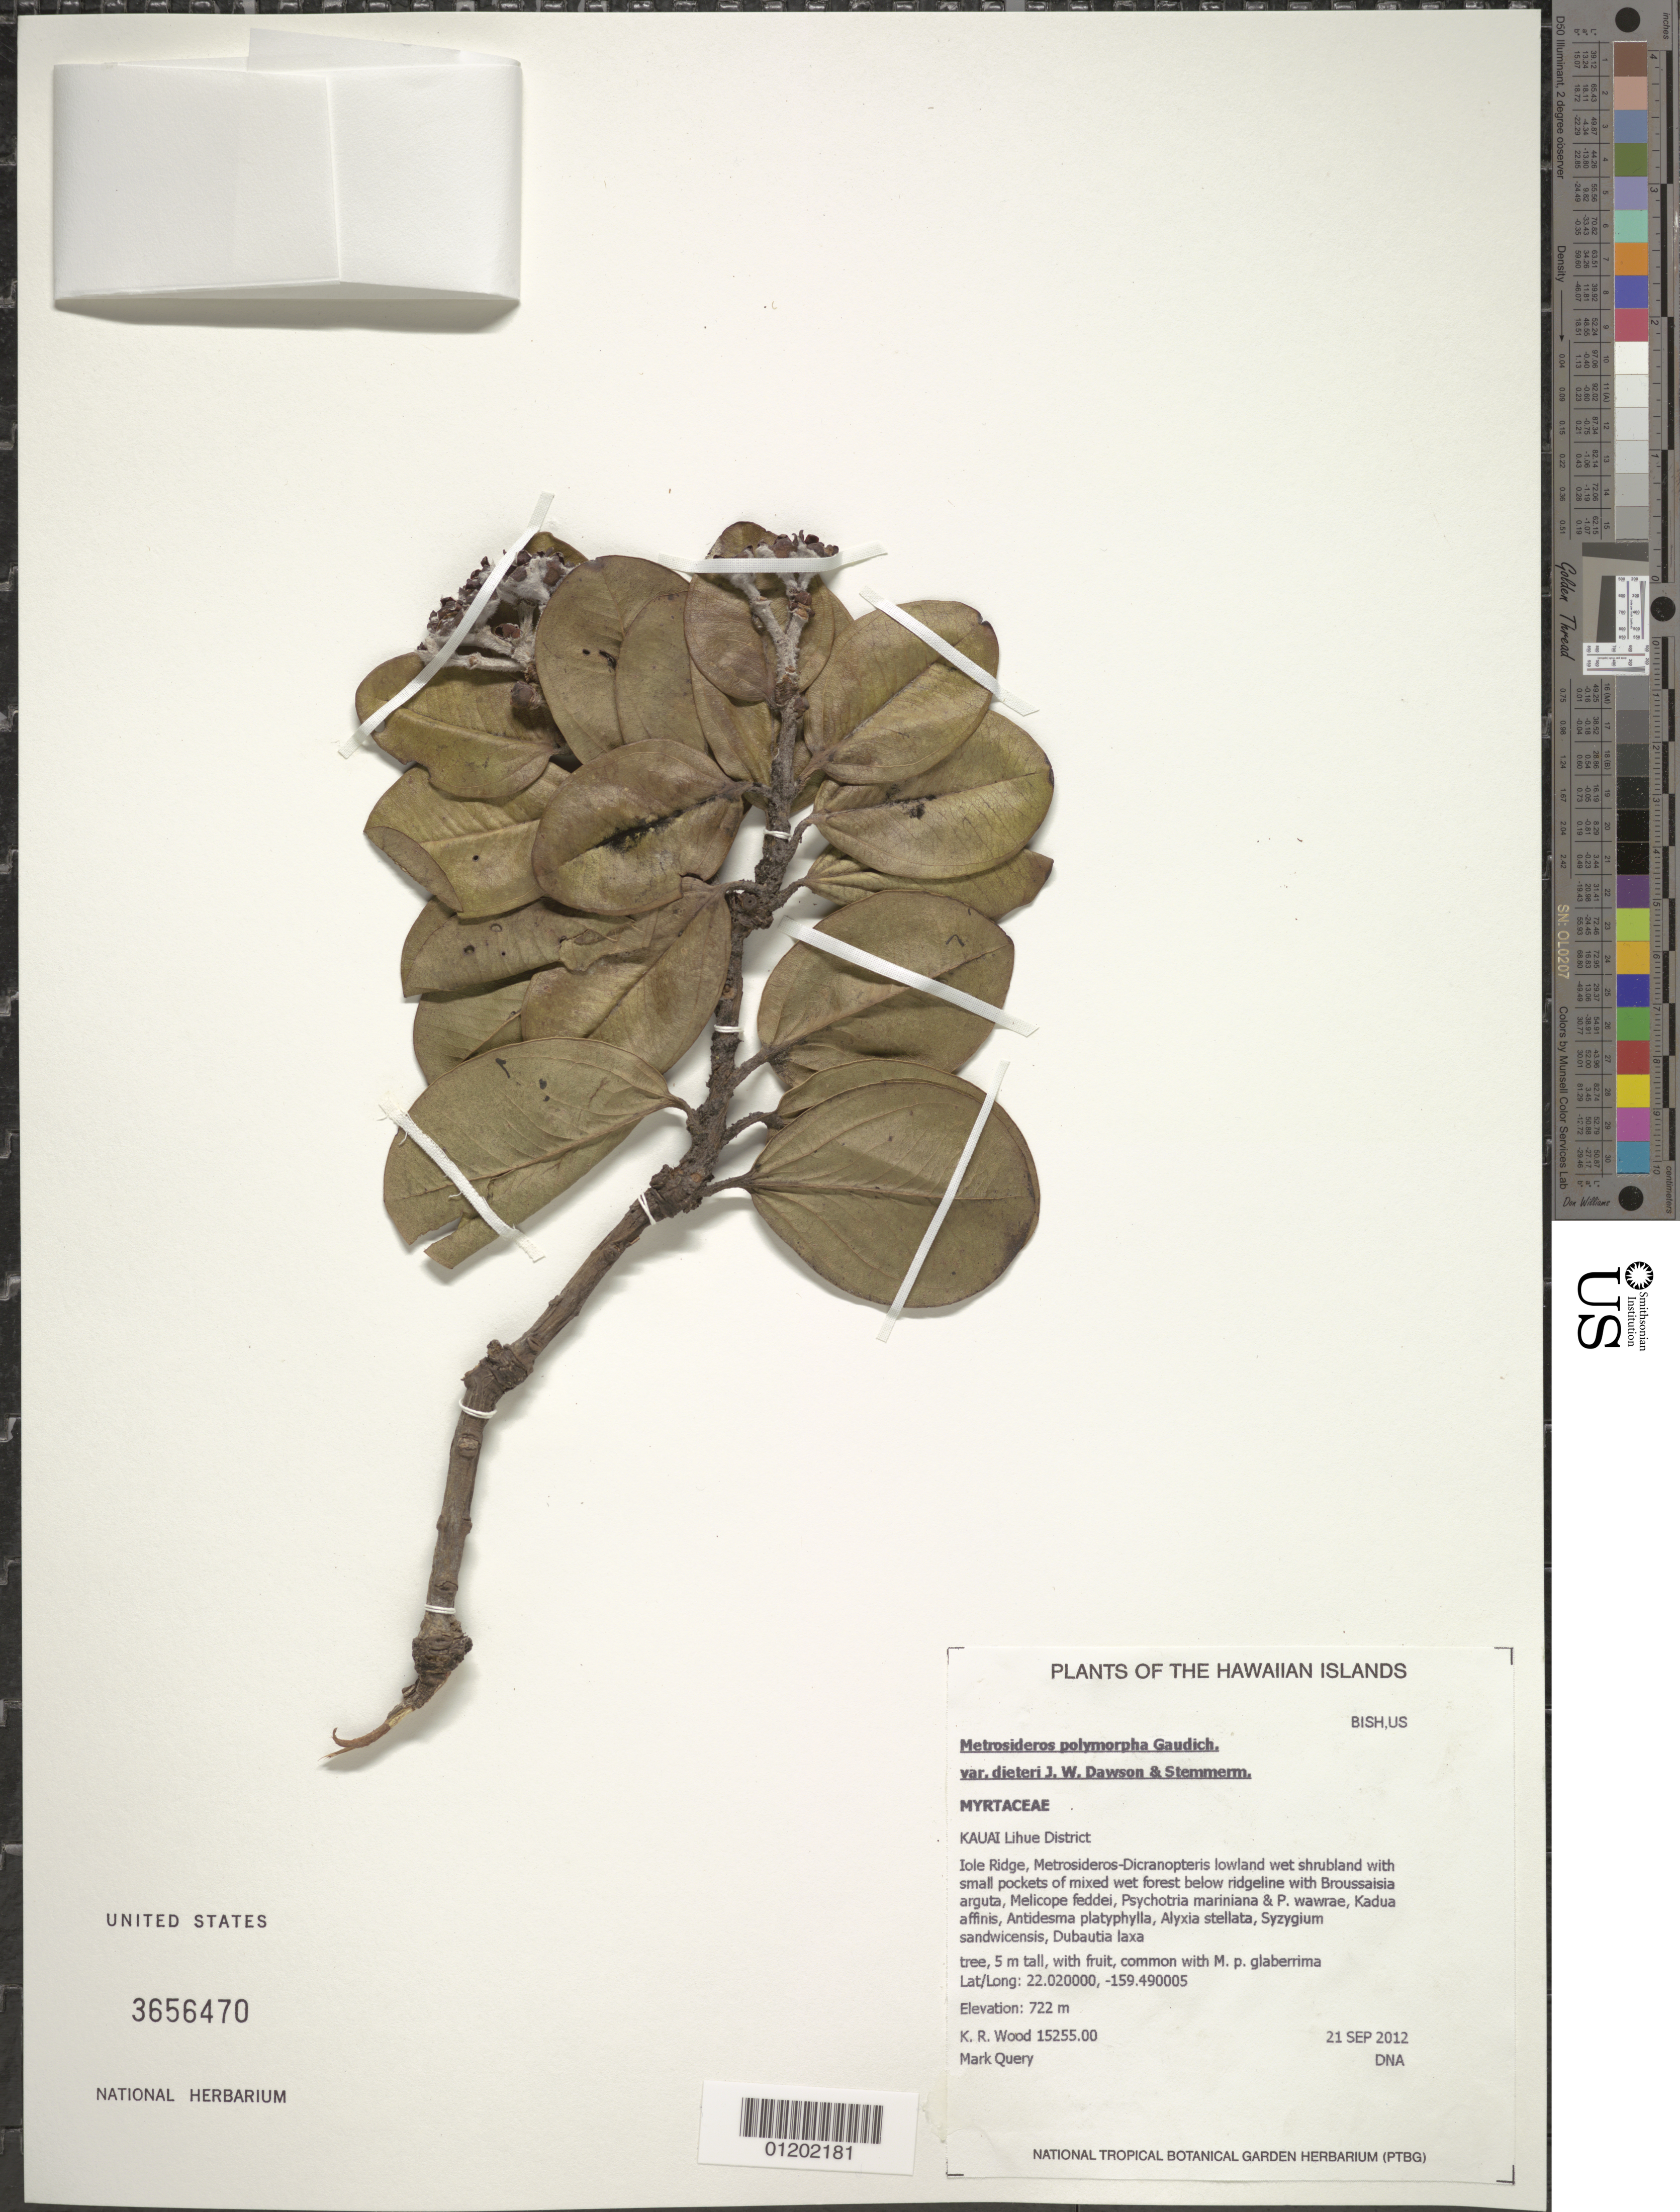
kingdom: Plantae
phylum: Tracheophyta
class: Magnoliopsida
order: Myrtales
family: Myrtaceae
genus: Metrosideros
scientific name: Metrosideros polymorpha var. dieteri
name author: J.W. Dawson & Stemmerm.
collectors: K. R. Wood & M. Query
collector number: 15255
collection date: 2012-09-21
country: United States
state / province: Hawaii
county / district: Kauai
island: Kaua'i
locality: Lihue District, Iole Ridge.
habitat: Lowland wet shrubland.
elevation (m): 722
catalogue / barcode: US 3656470